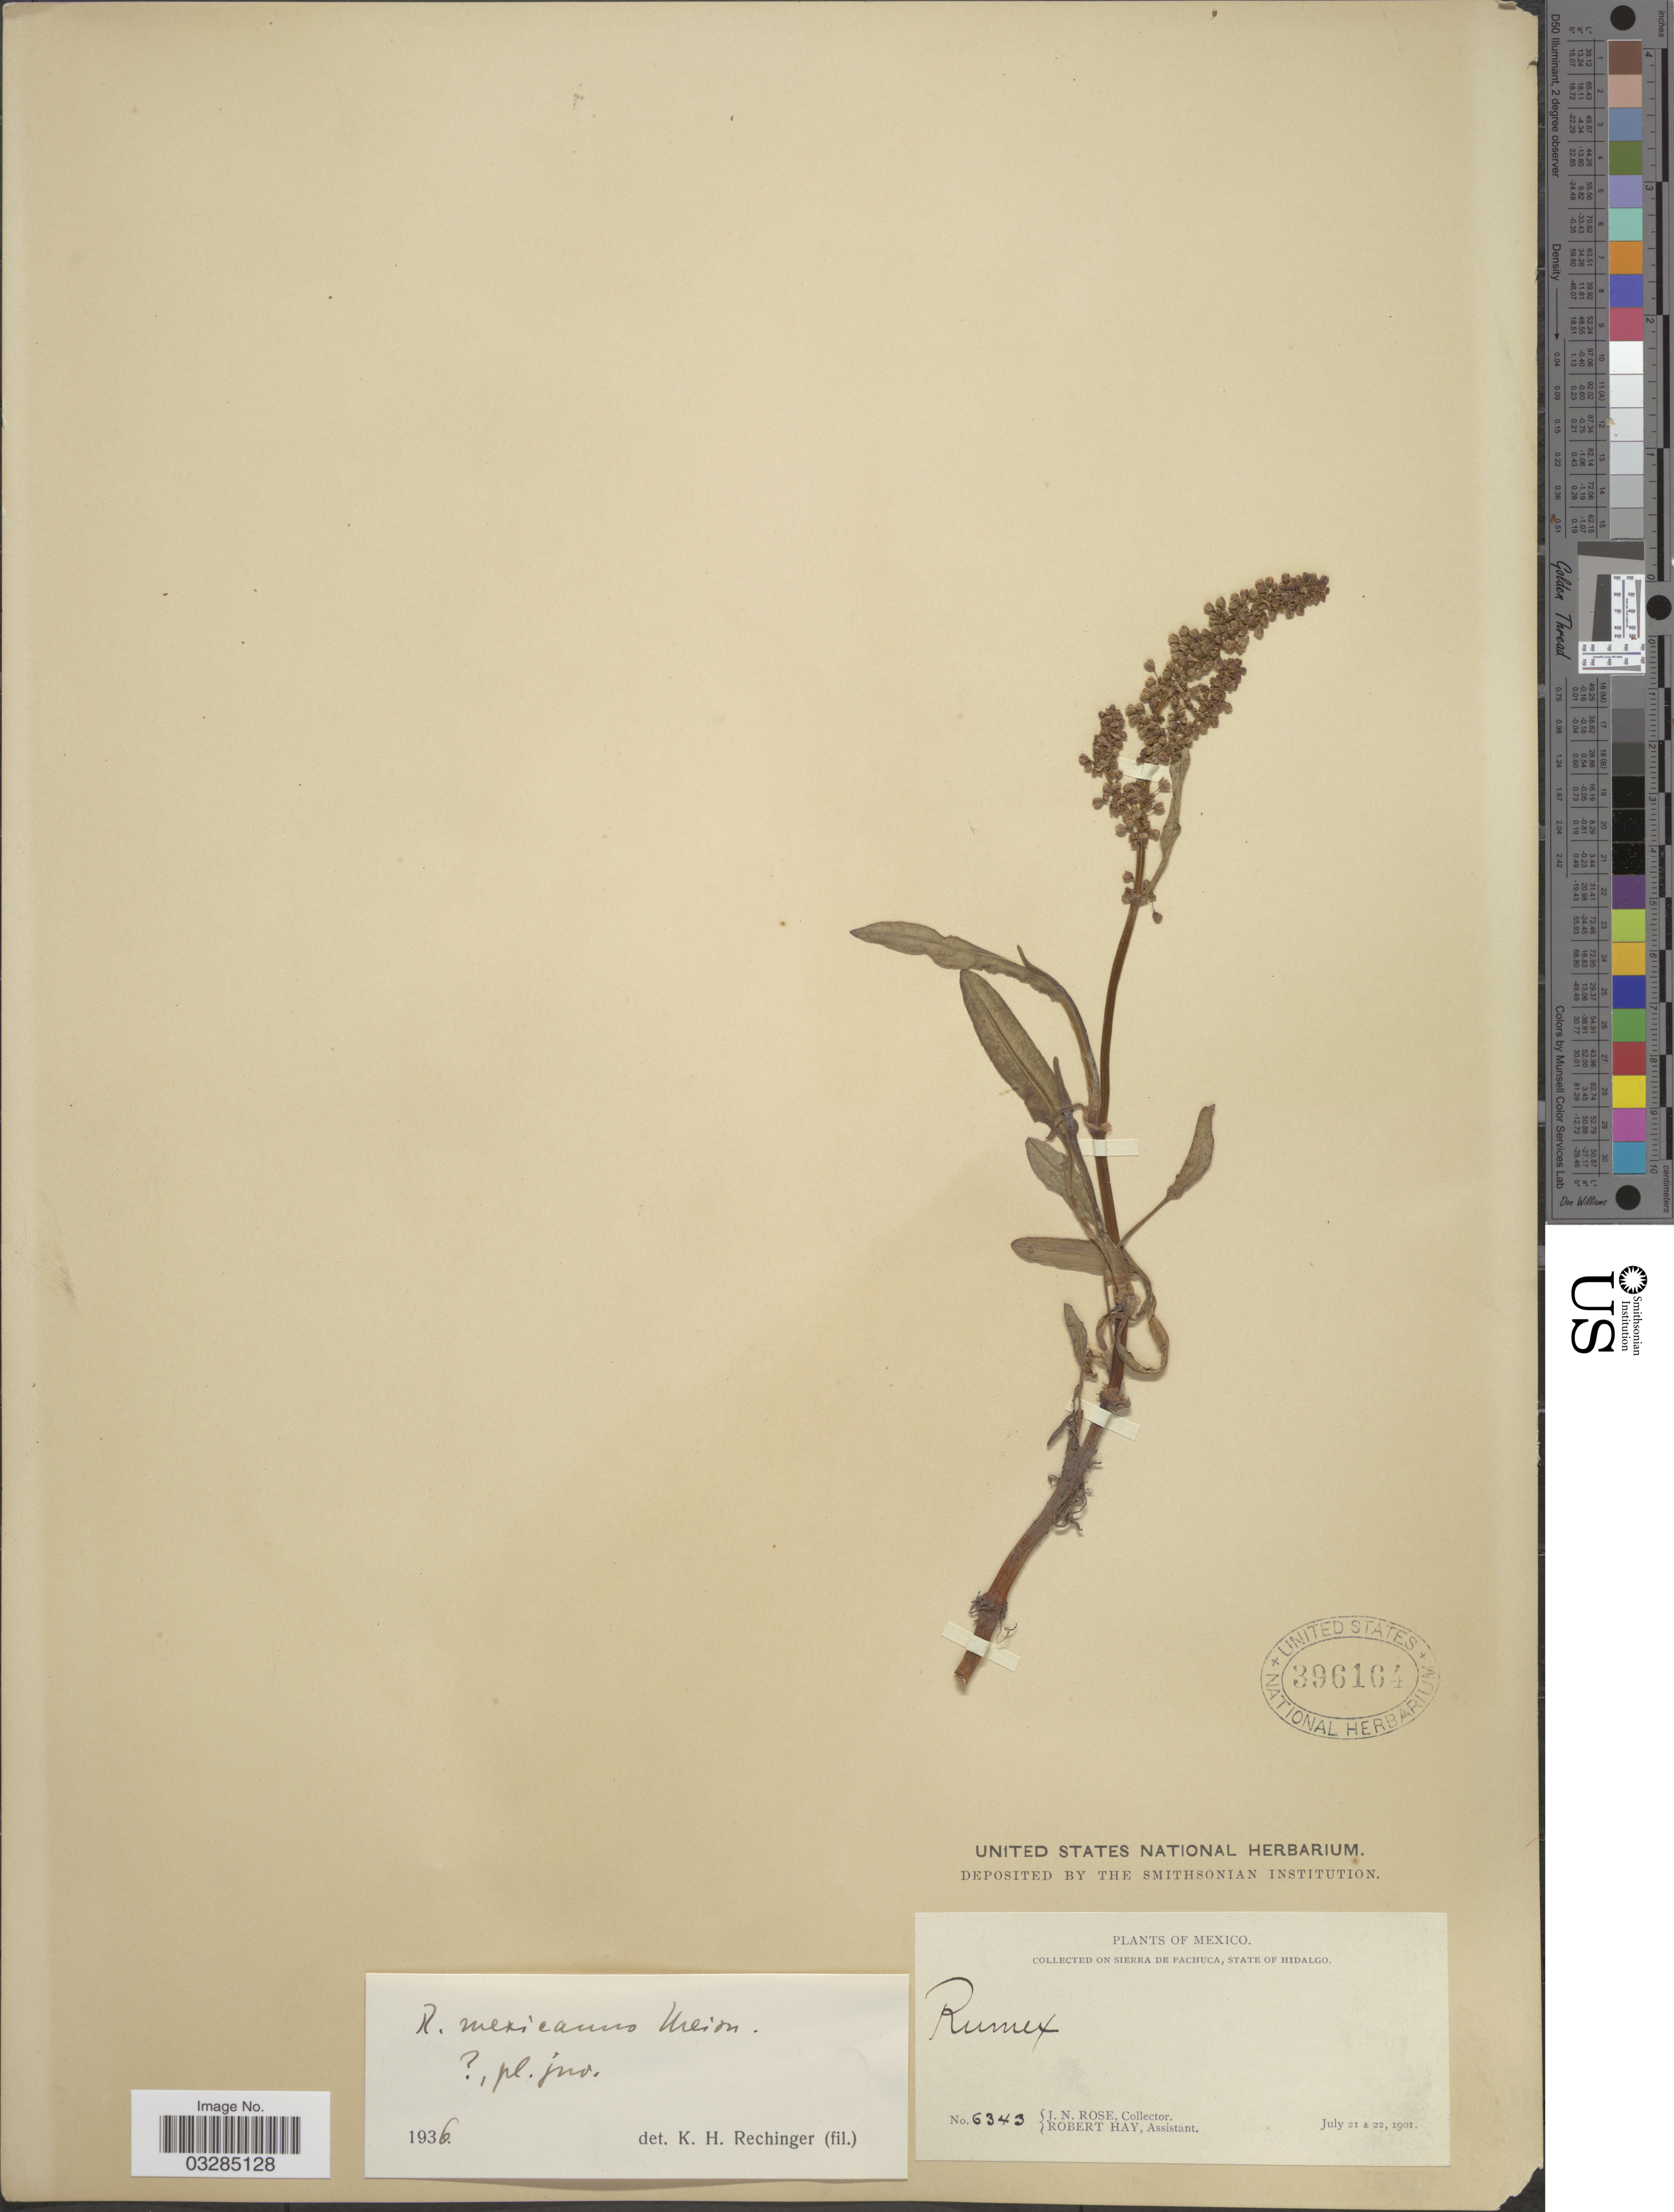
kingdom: Plantae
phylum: Tracheophyta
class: Magnoliopsida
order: Caryophyllales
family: Polygonaceae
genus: Rumex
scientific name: Rumex mexicanus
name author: Meisn.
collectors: J. N. Rose & R. Hay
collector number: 6343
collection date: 1901-07-21/1901-07-22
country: Mexico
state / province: Hidalgo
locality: On sierra de Pachuca.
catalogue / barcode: US 396164